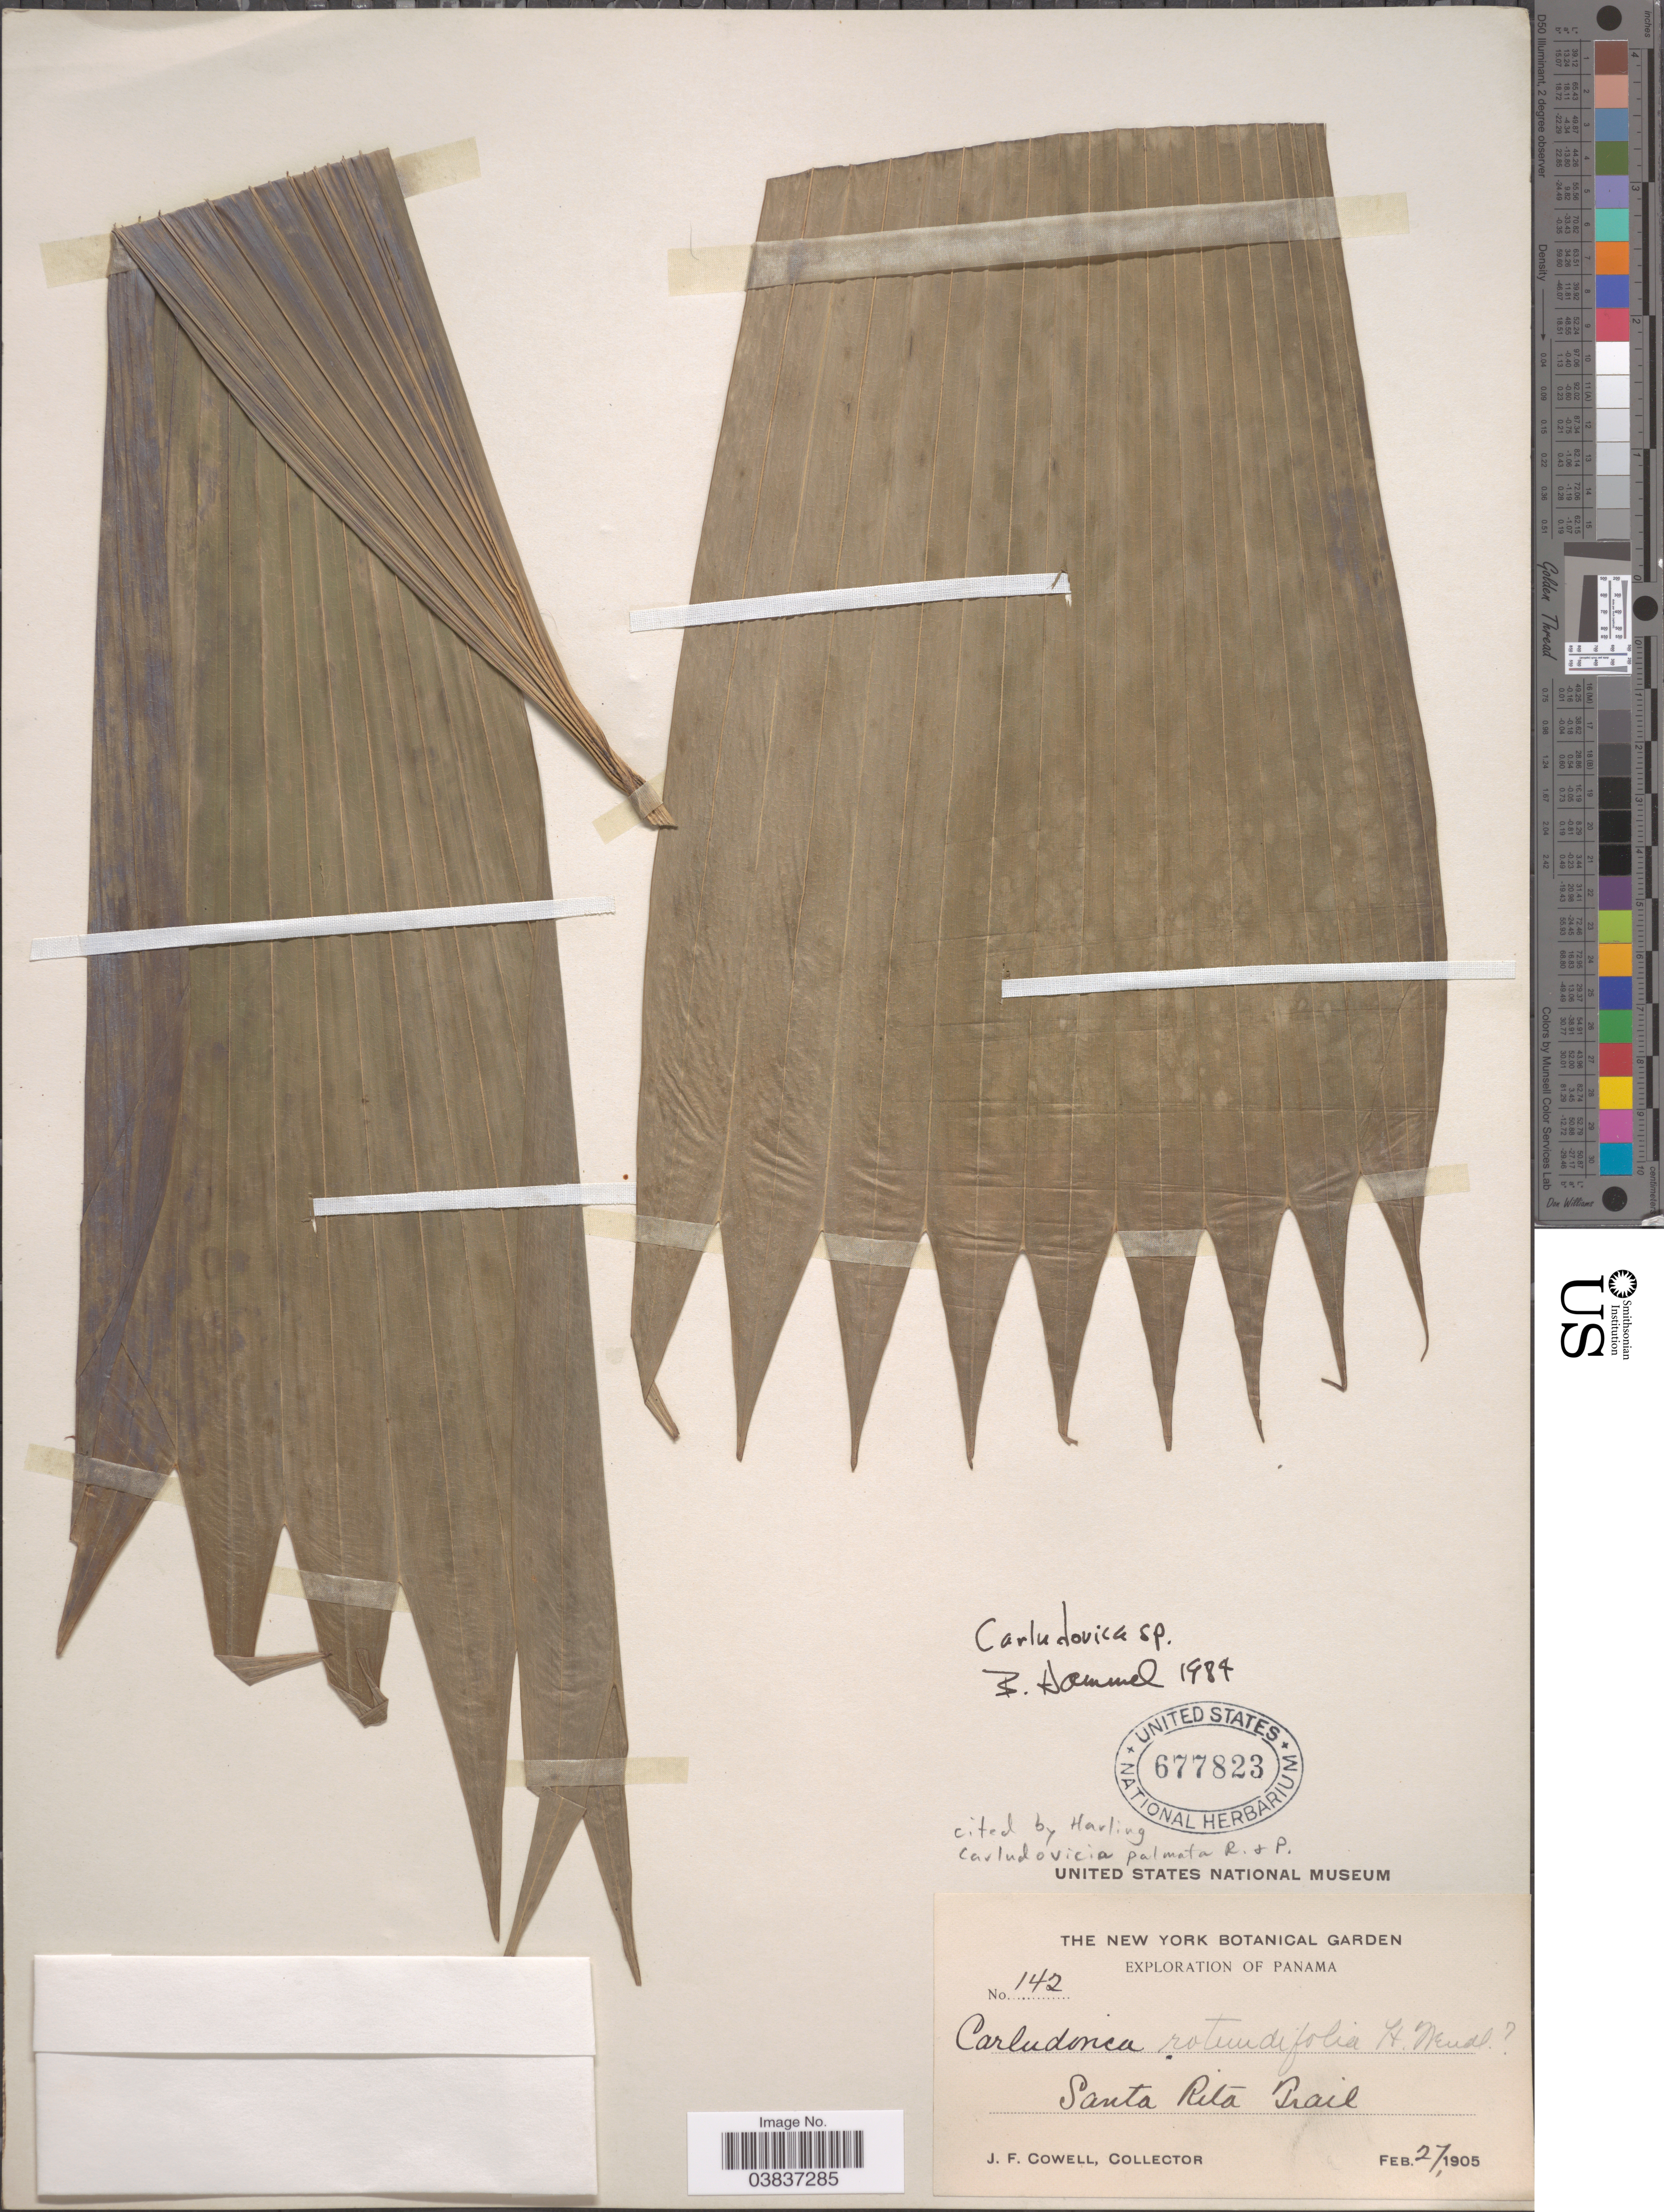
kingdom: Plantae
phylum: Tracheophyta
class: Liliopsida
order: Pandanales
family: Cyclanthaceae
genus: Carludovica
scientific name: Carludovica sp.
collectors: J. F. Cowell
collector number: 142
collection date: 1905-02-27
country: Panama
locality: Santa Rita Trail.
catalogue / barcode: US 677823